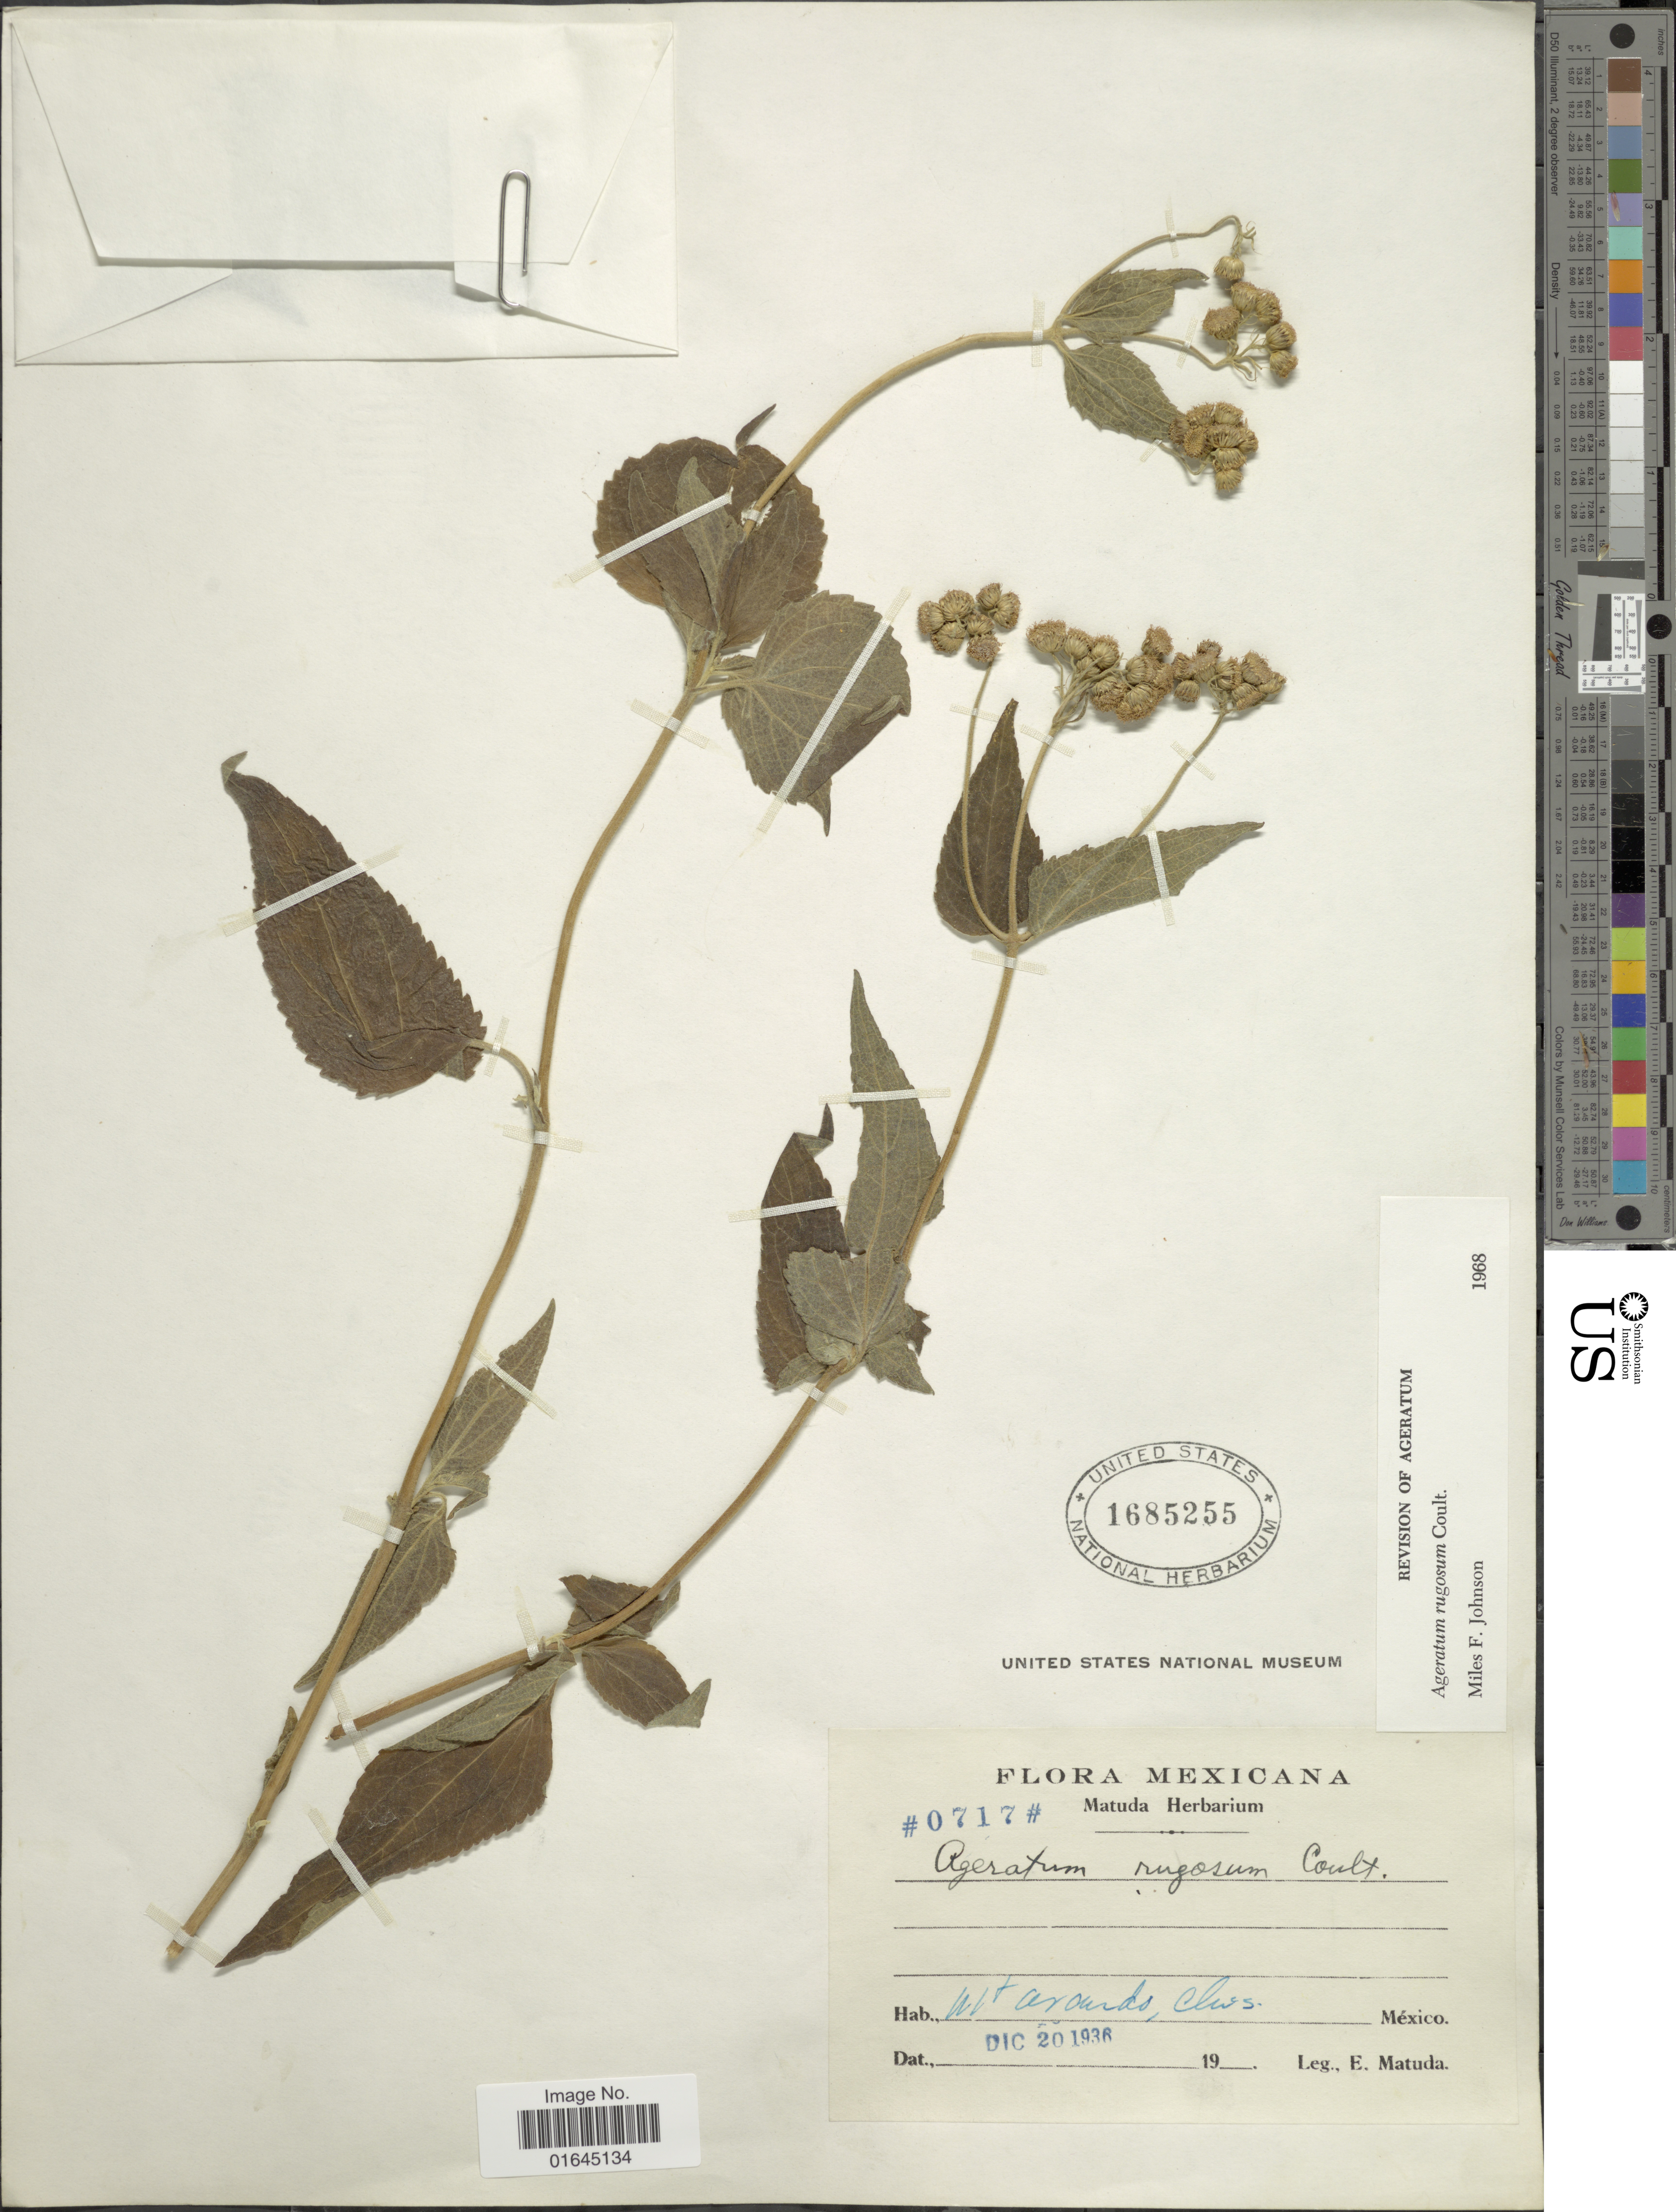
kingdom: Plantae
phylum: Tracheophyta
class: Magnoliopsida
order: Asterales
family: Asteraceae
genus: Ageratum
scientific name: Ageratum rugosum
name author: J.M. Coult.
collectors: E. Matuda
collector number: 0717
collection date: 1936-12-20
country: Mexico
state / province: Chiapas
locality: Mt. Orando, Chis.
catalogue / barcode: US 1685255